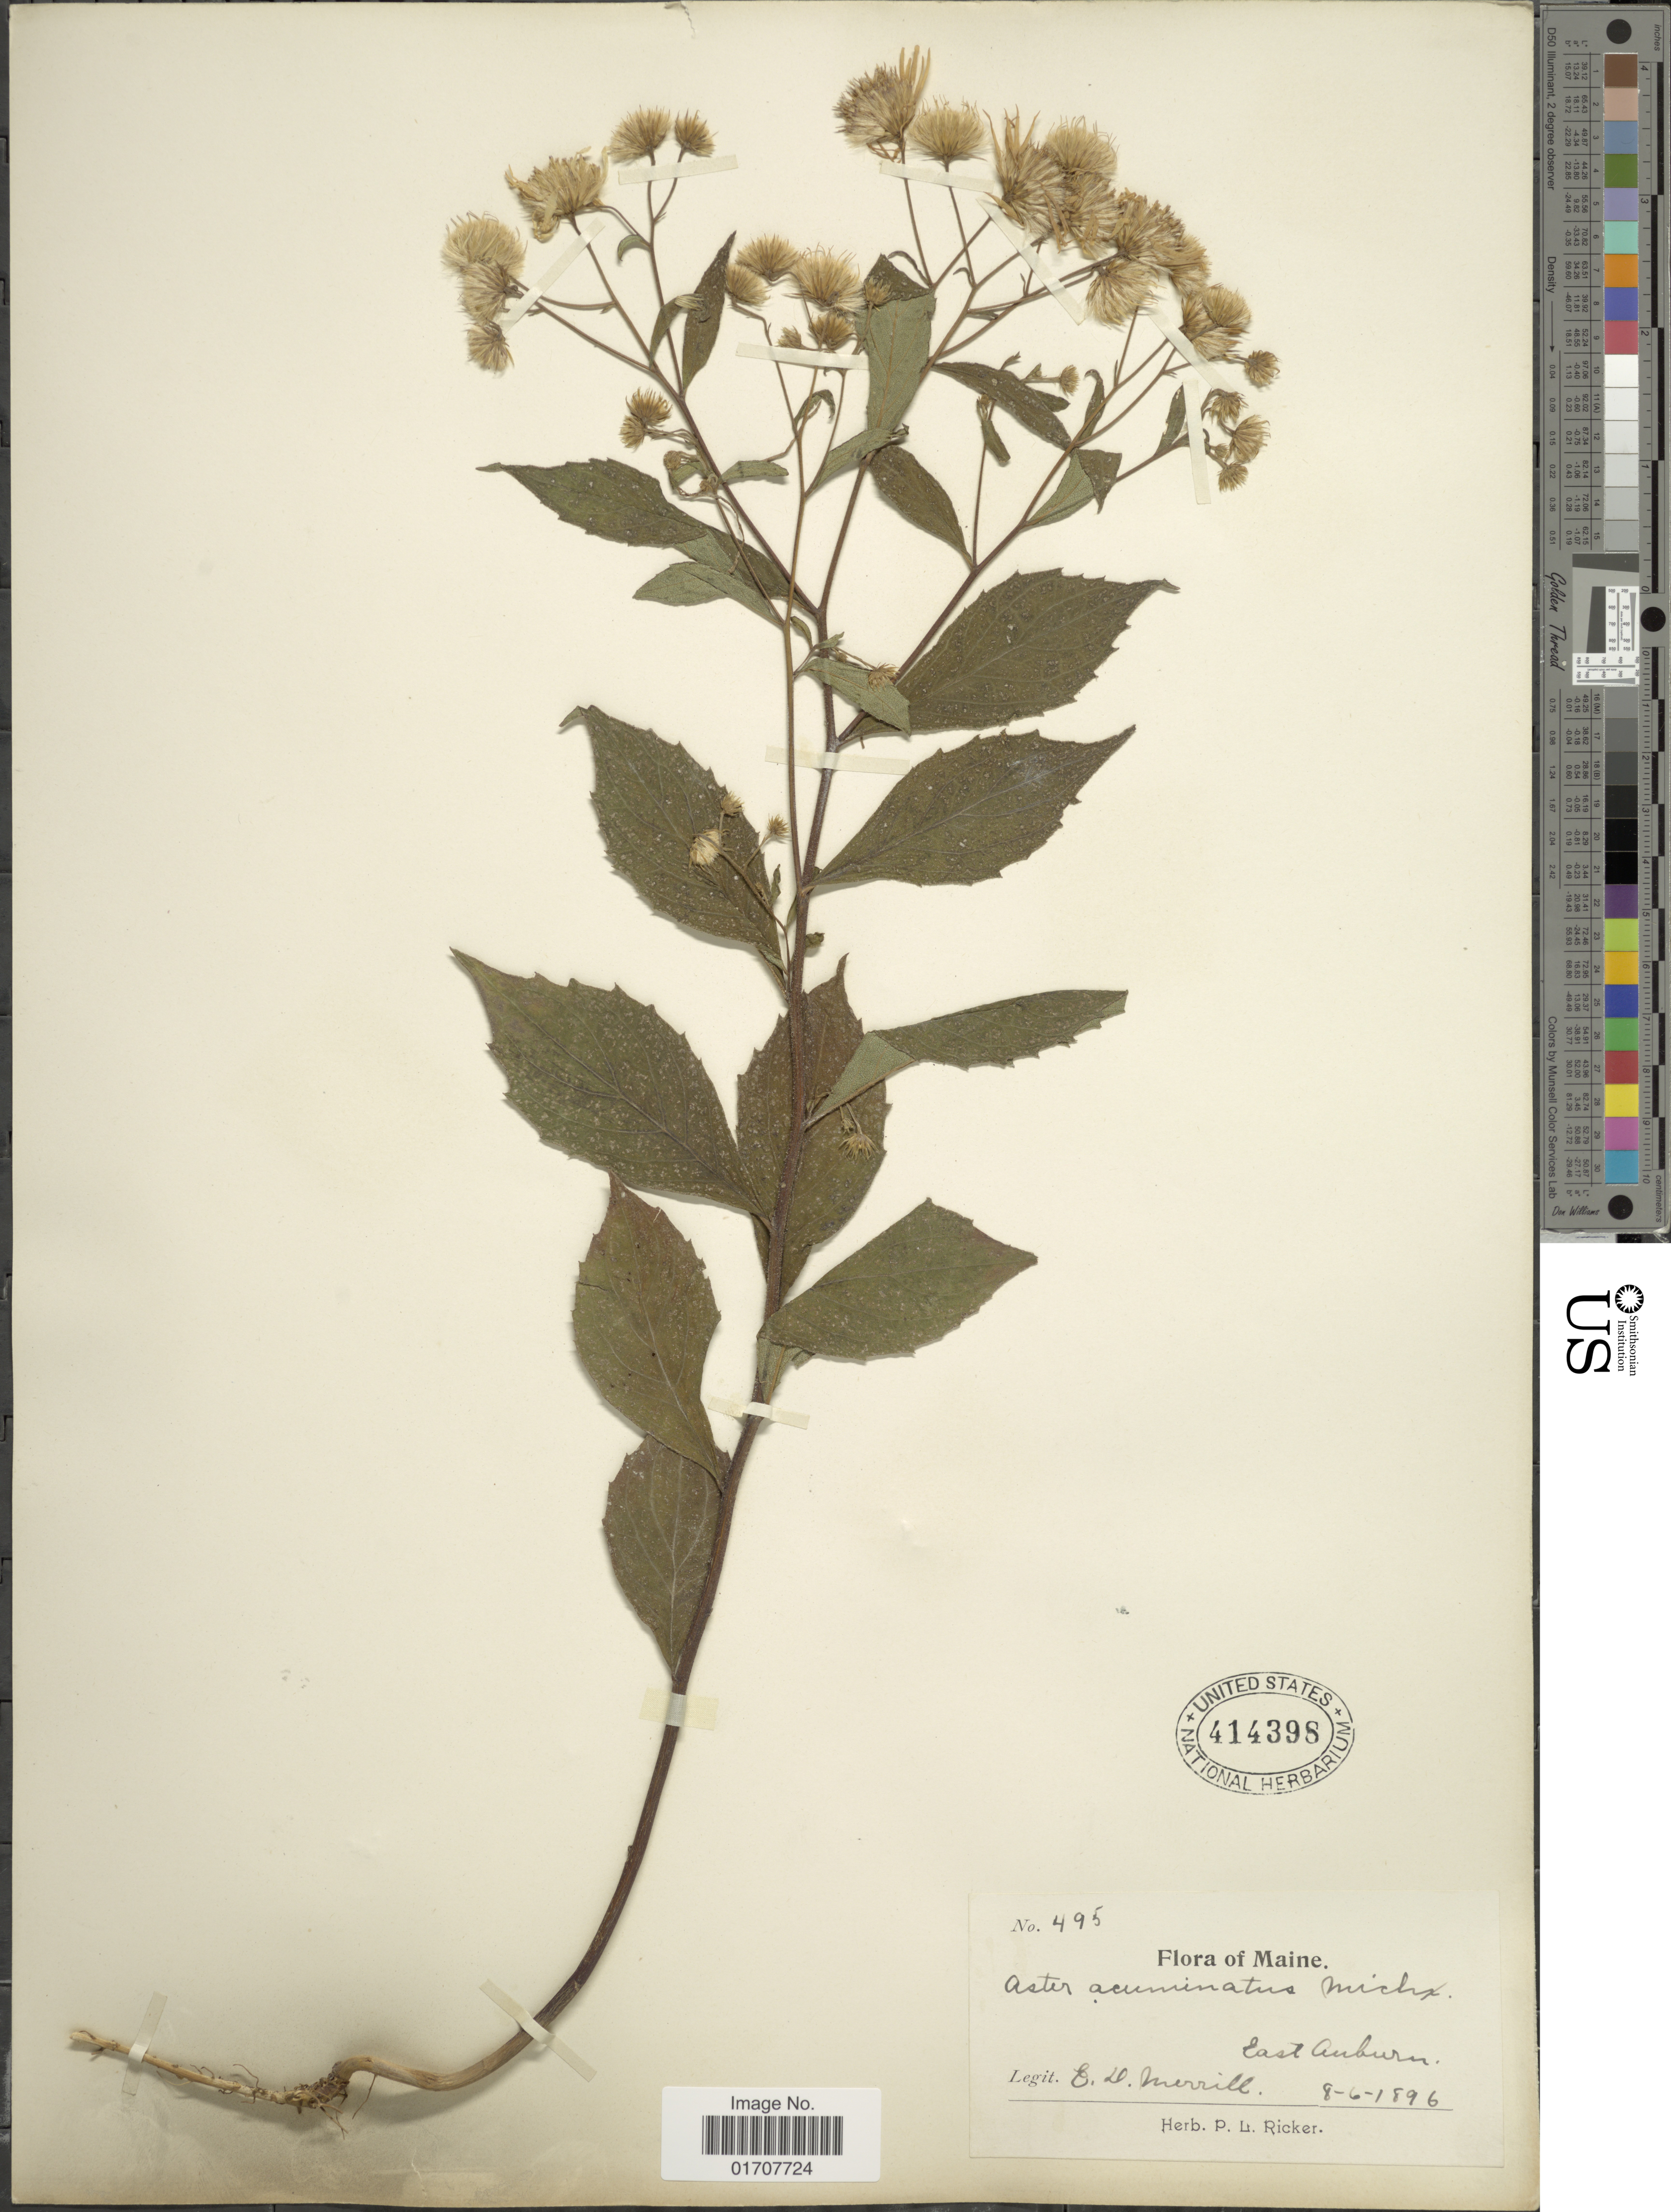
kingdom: Plantae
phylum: Tracheophyta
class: Magnoliopsida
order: Asterales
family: Asteraceae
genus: Oclemena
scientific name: Oclemena acuminata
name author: (Michx.) Greene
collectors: E. D. Merrill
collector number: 495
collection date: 1896-08-06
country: United States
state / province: Maine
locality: East Auburn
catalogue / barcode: US 414398